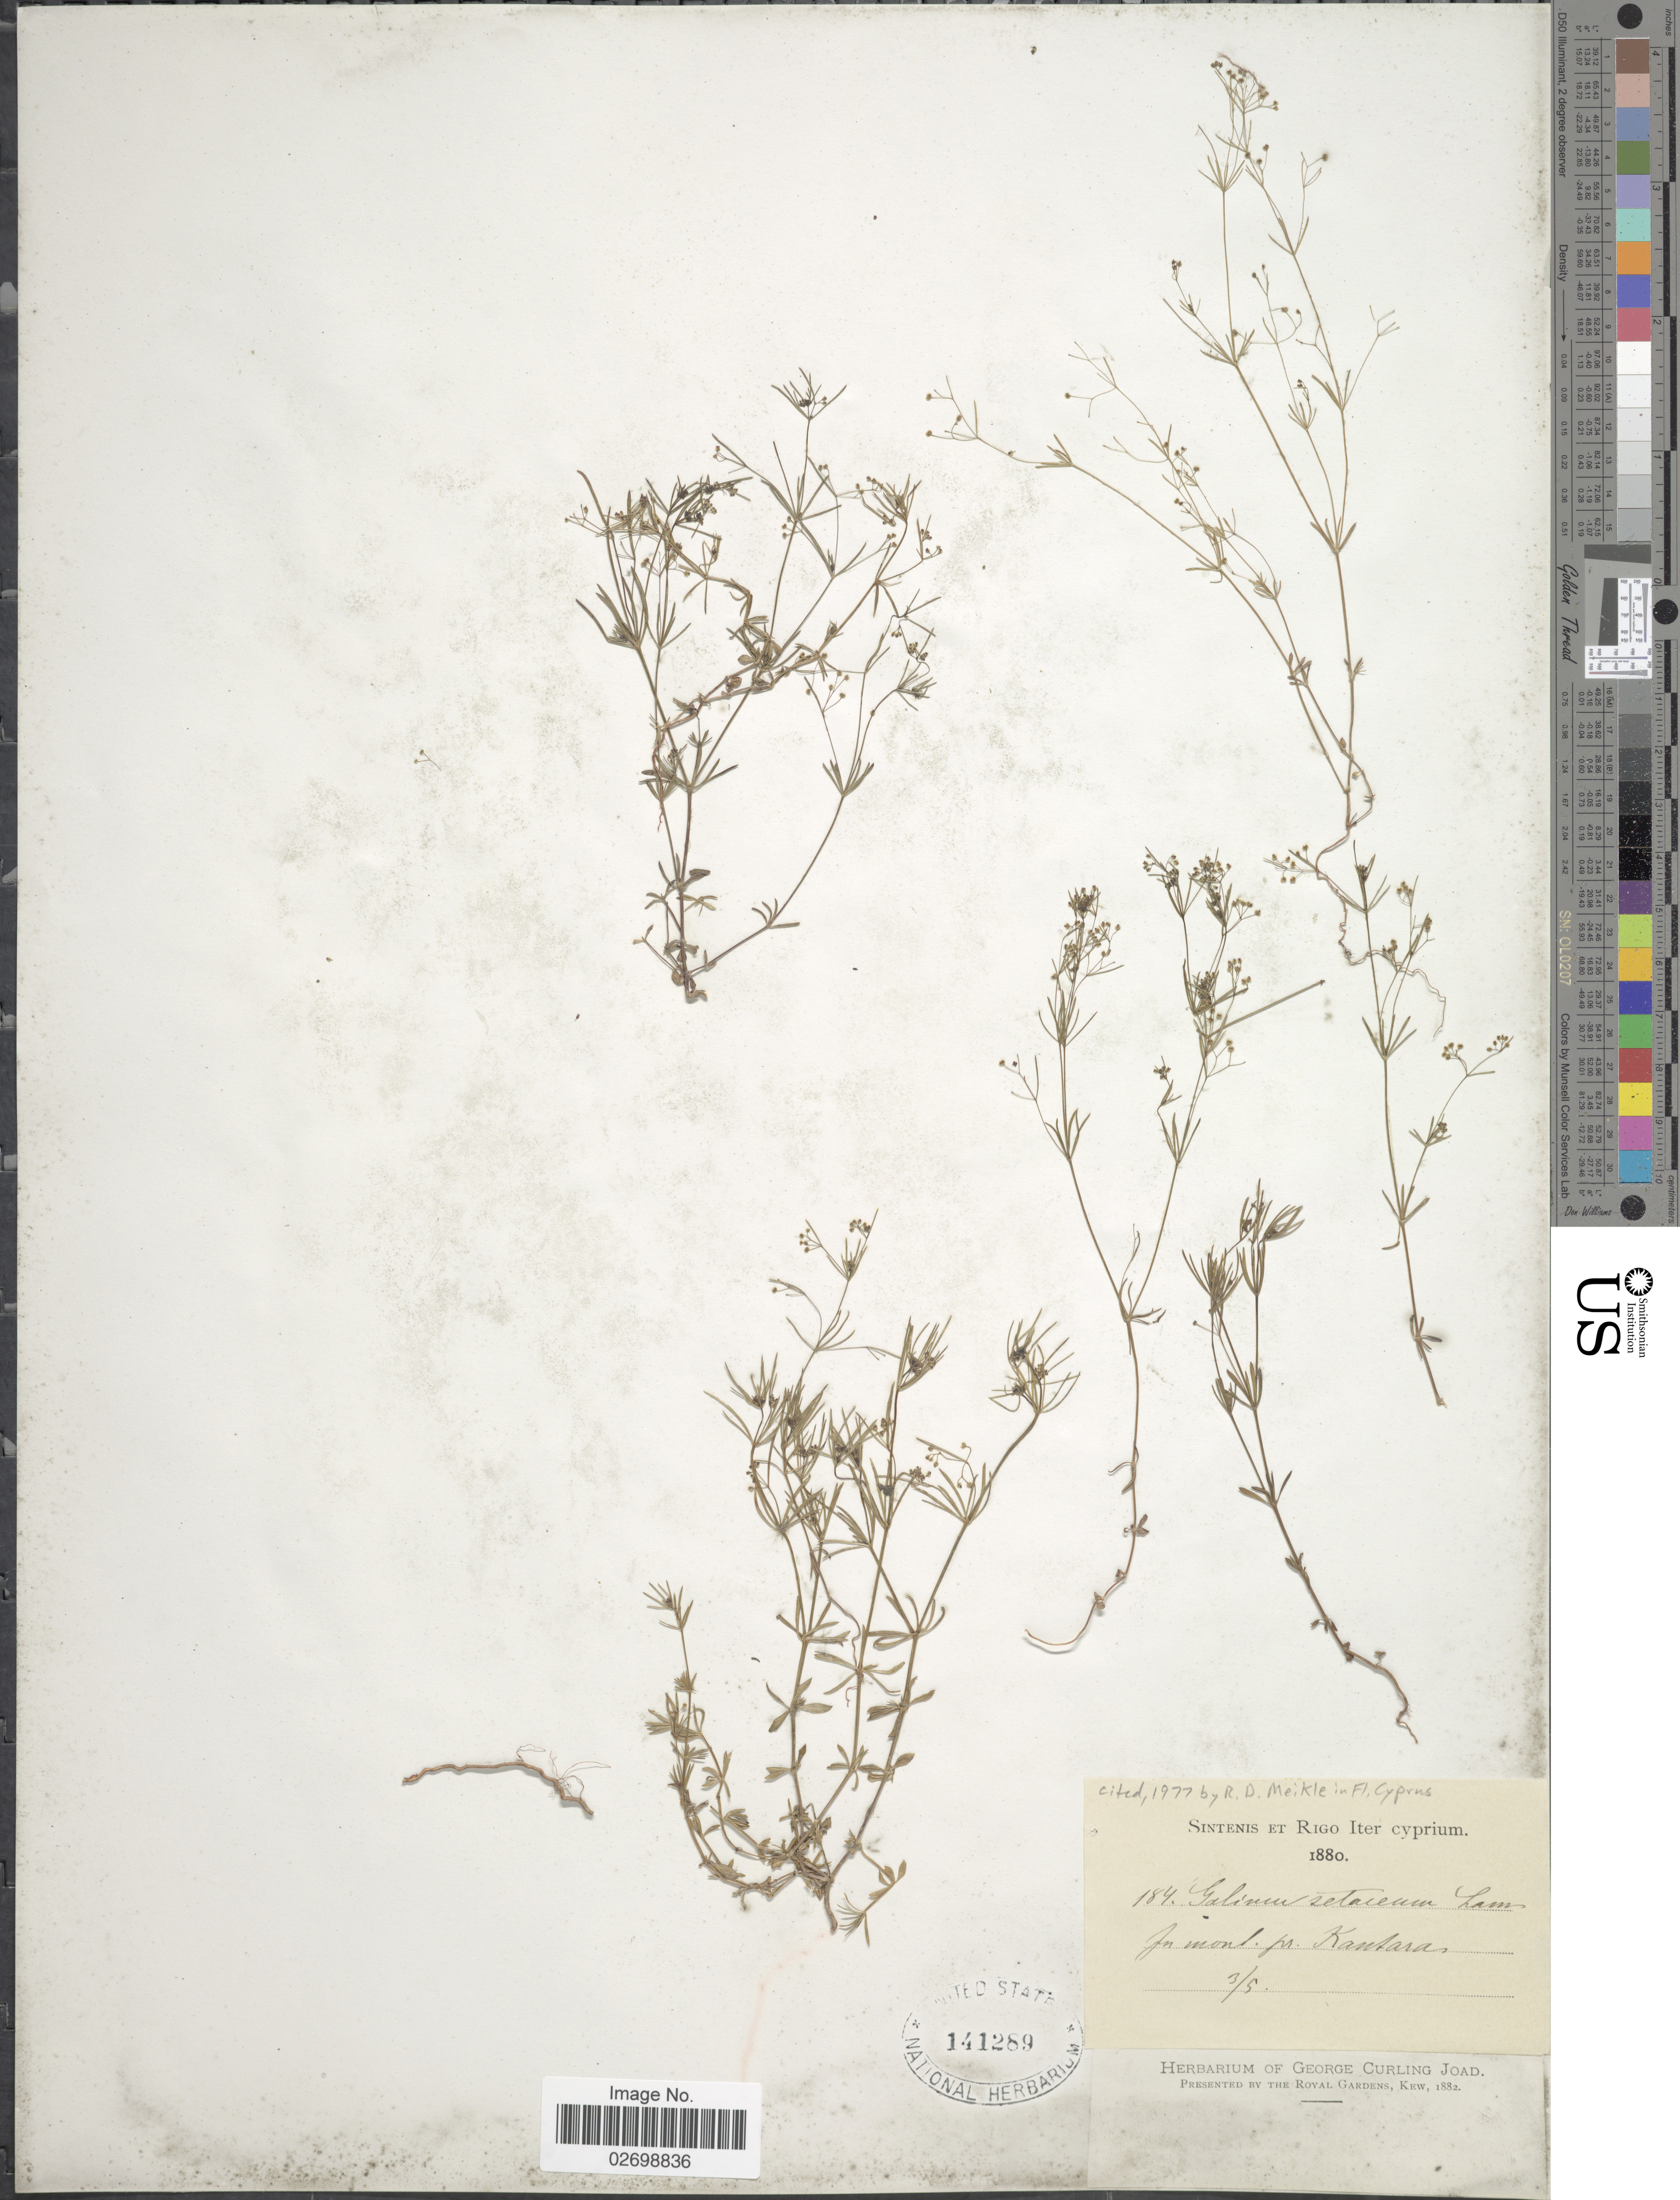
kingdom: Plantae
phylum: Tracheophyta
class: Magnoliopsida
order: Gentianales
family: Rubiaceae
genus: Galium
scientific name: Galium setaceum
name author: Lam.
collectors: -. Sintenis & -- Rigo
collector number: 184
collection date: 1880-05-03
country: Cyprus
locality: Iter cyprium. In mont. pr. Kantara.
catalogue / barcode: US 141289